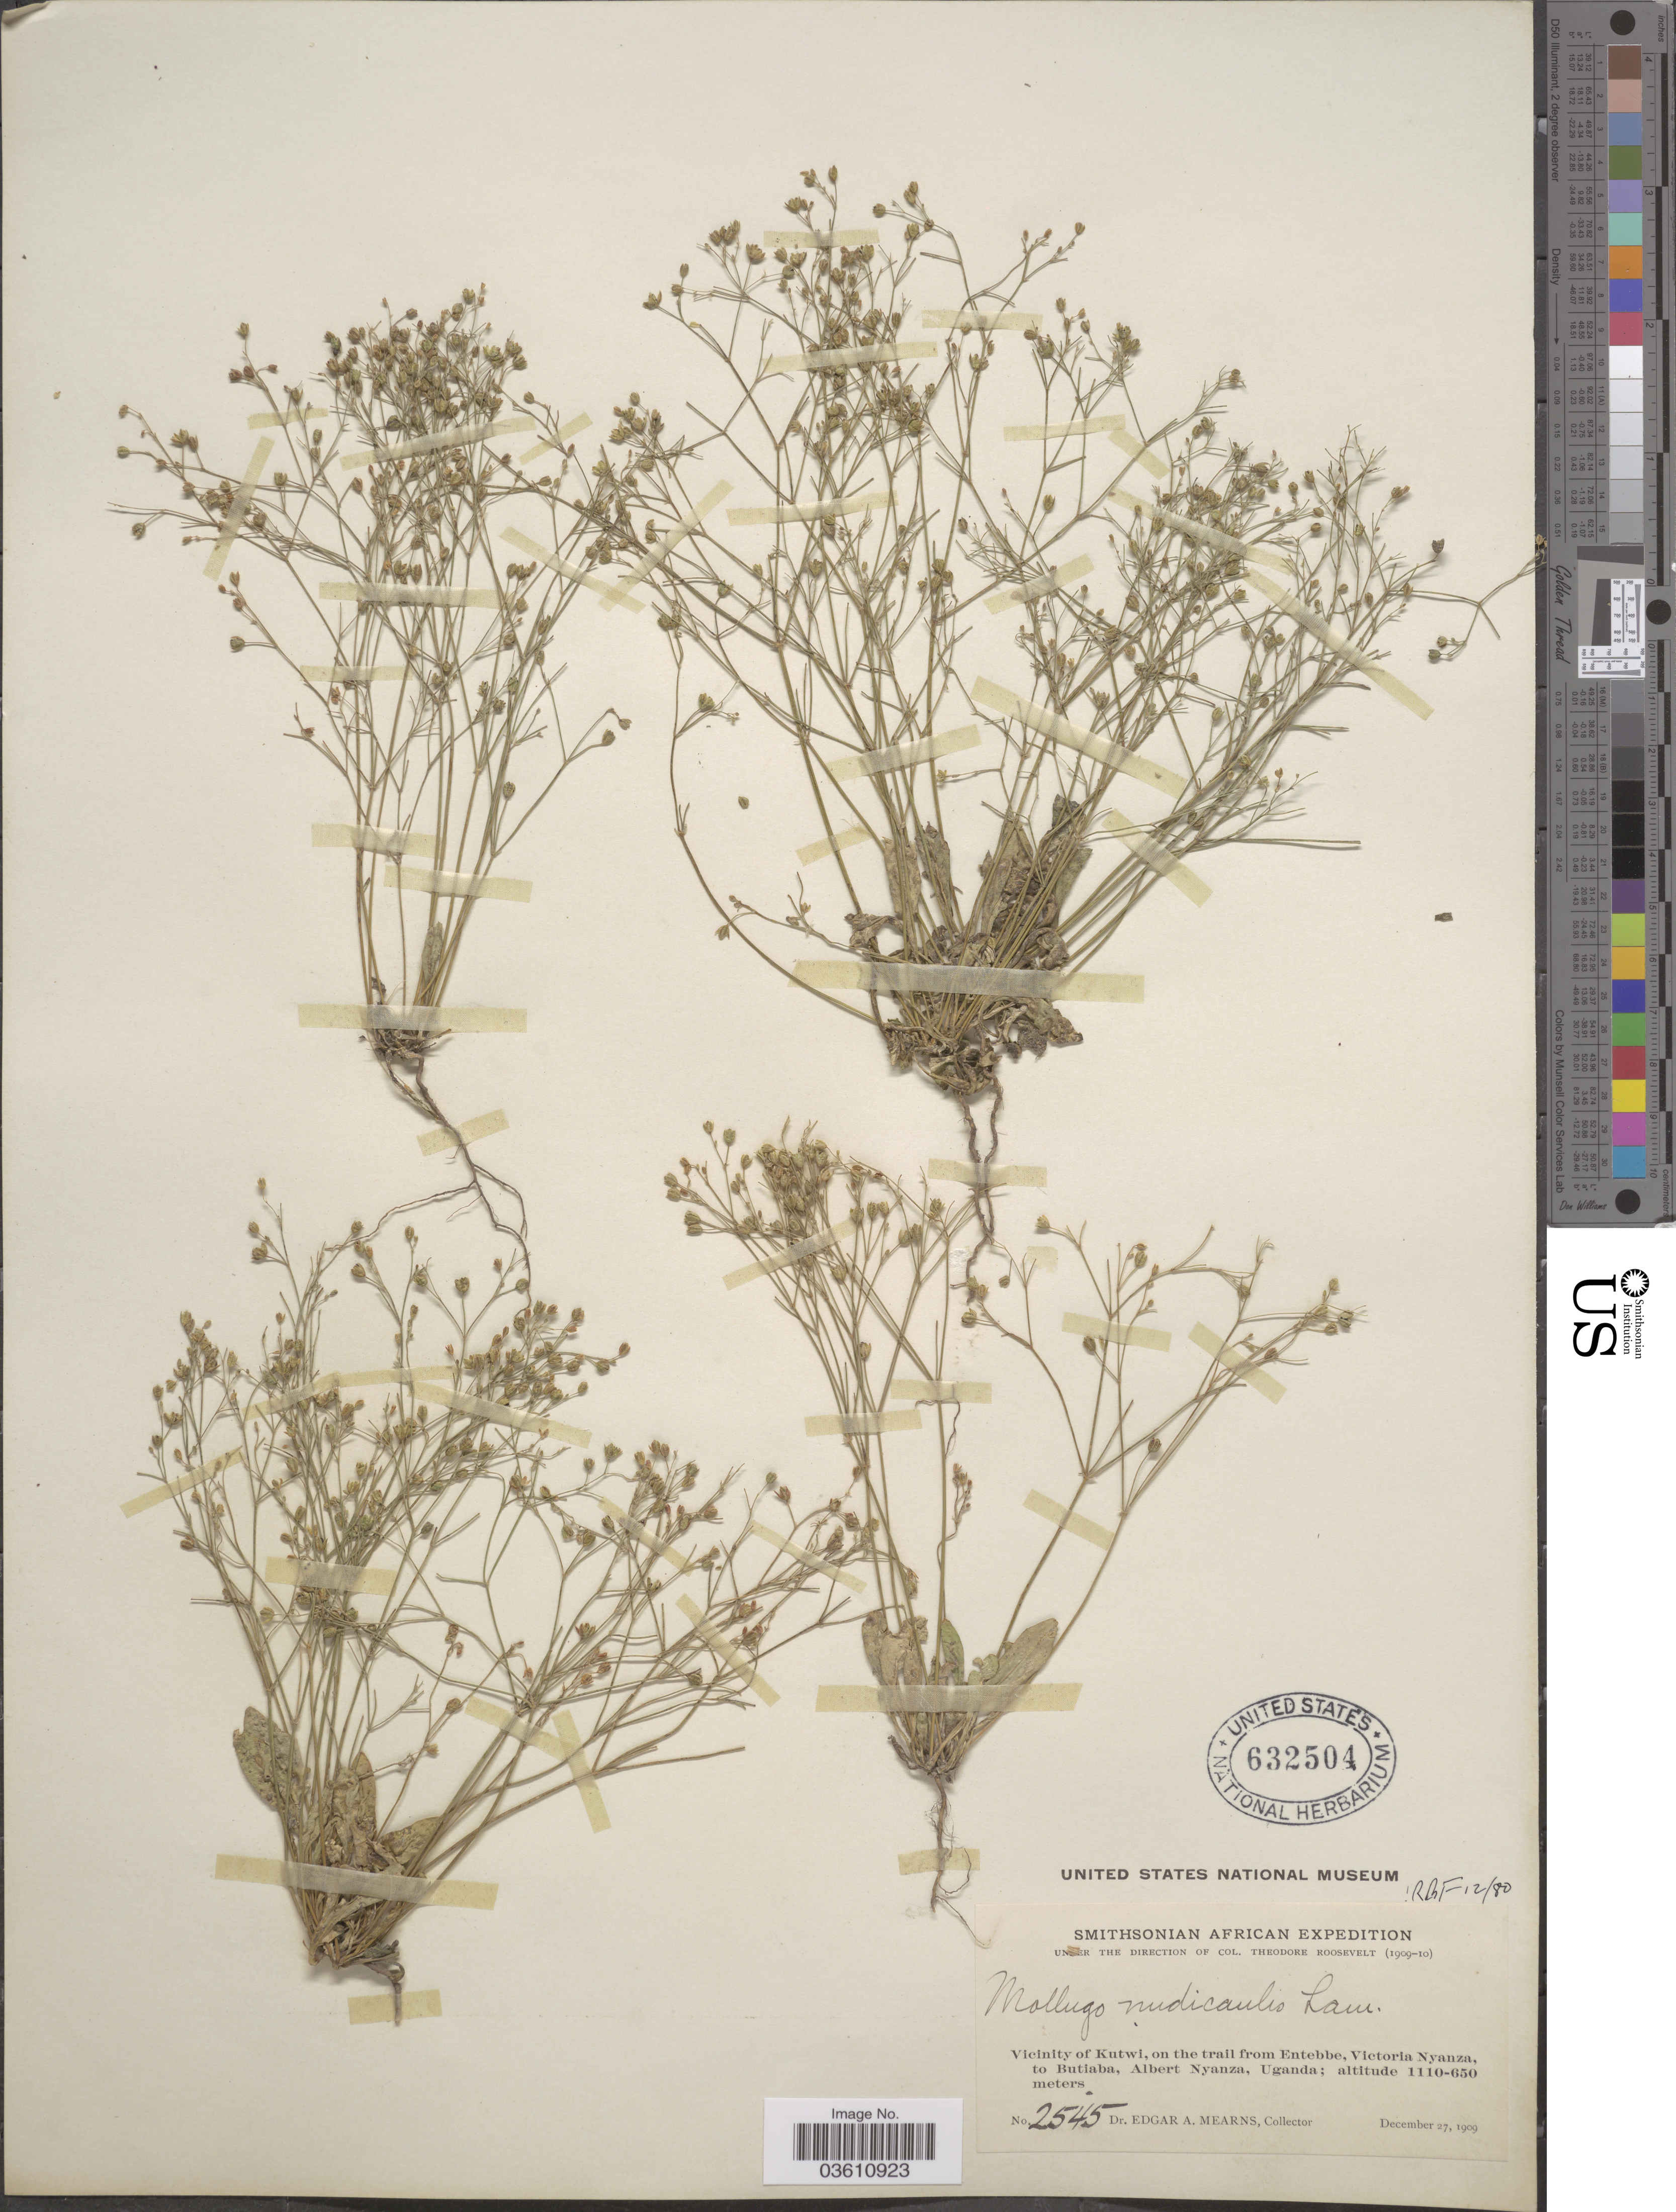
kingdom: Plantae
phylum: Tracheophyta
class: Magnoliopsida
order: Caryophyllales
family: Molluginaceae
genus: Paramollugo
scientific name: Paramollugo nudicaulis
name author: (Lam.) Thulin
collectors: E. A. Mearns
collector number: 2545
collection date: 1909-12-27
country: Uganda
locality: Vicinity of Kutwi, on the trail from Entebbe, Victoria Nyanza, to Butiaba, Albert Nyanza.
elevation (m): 650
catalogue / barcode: US 632504